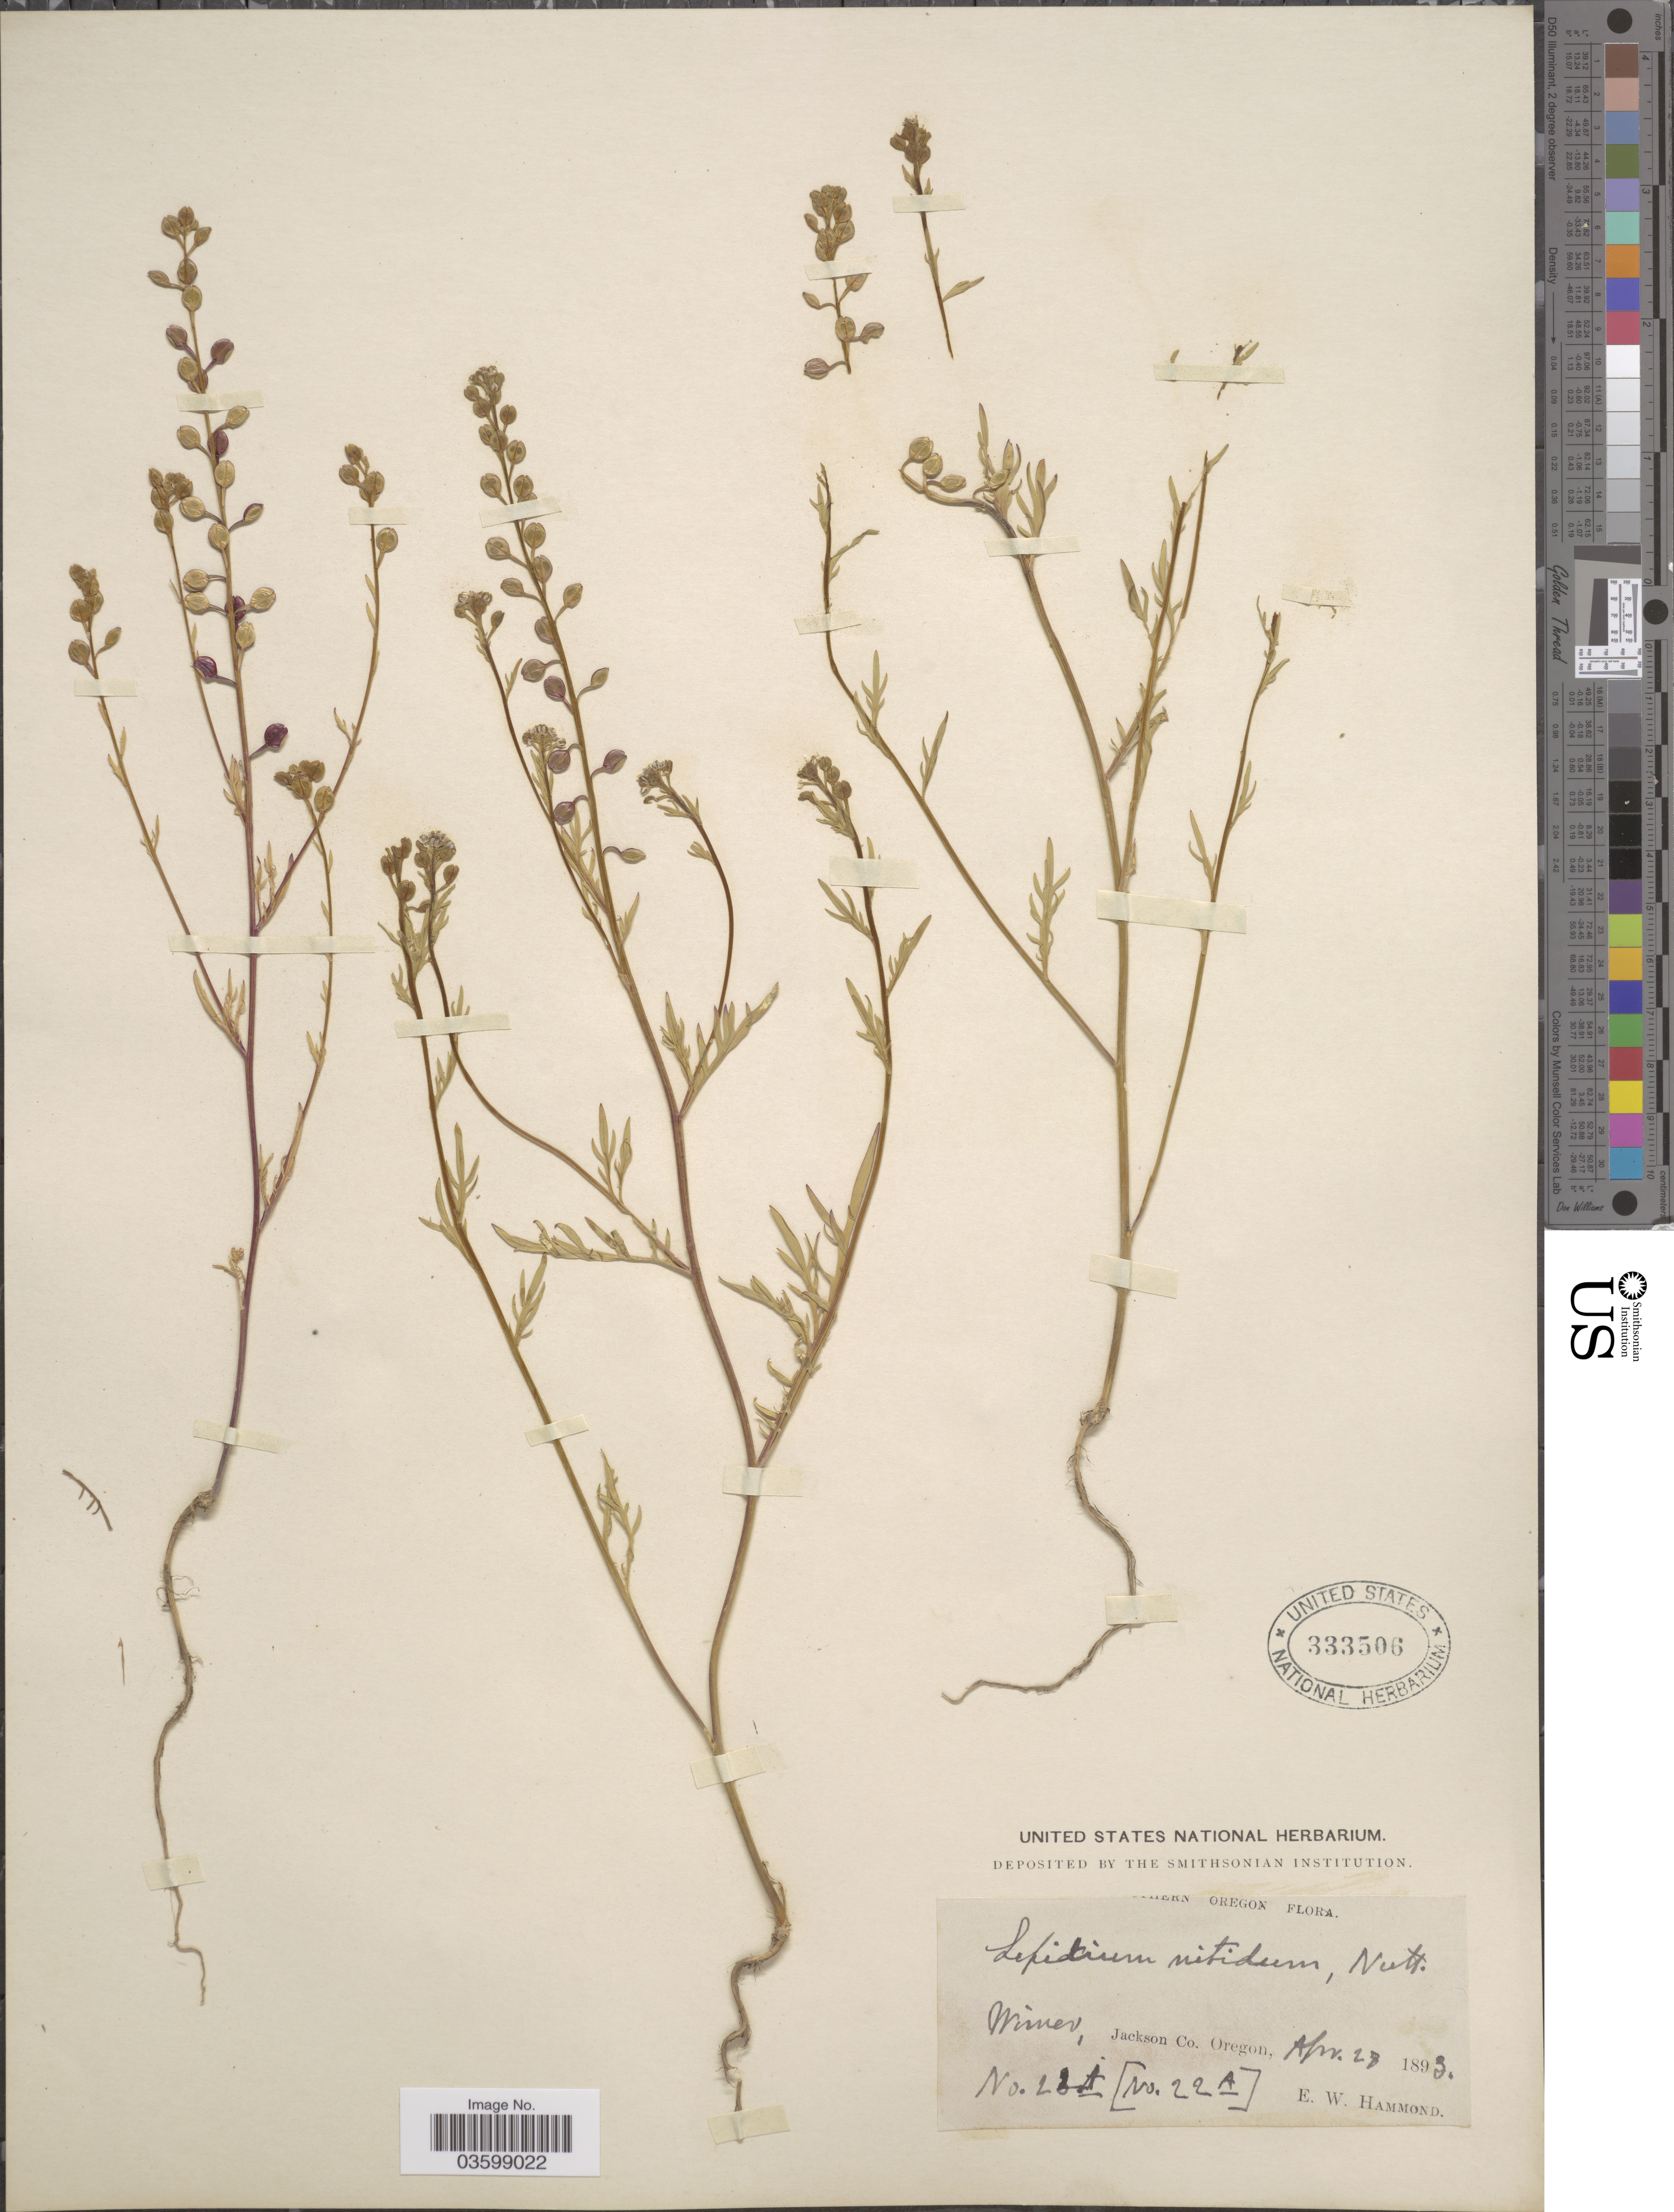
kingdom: Plantae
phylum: Tracheophyta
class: Magnoliopsida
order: Brassicales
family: Brassicaceae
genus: Lepidium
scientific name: Lepidium nitidum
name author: Nutt.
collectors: E. Hammond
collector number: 22A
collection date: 1893-04-23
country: United States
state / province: Oregon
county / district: Jackson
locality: Wimer, Jackson Co.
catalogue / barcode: US 333506